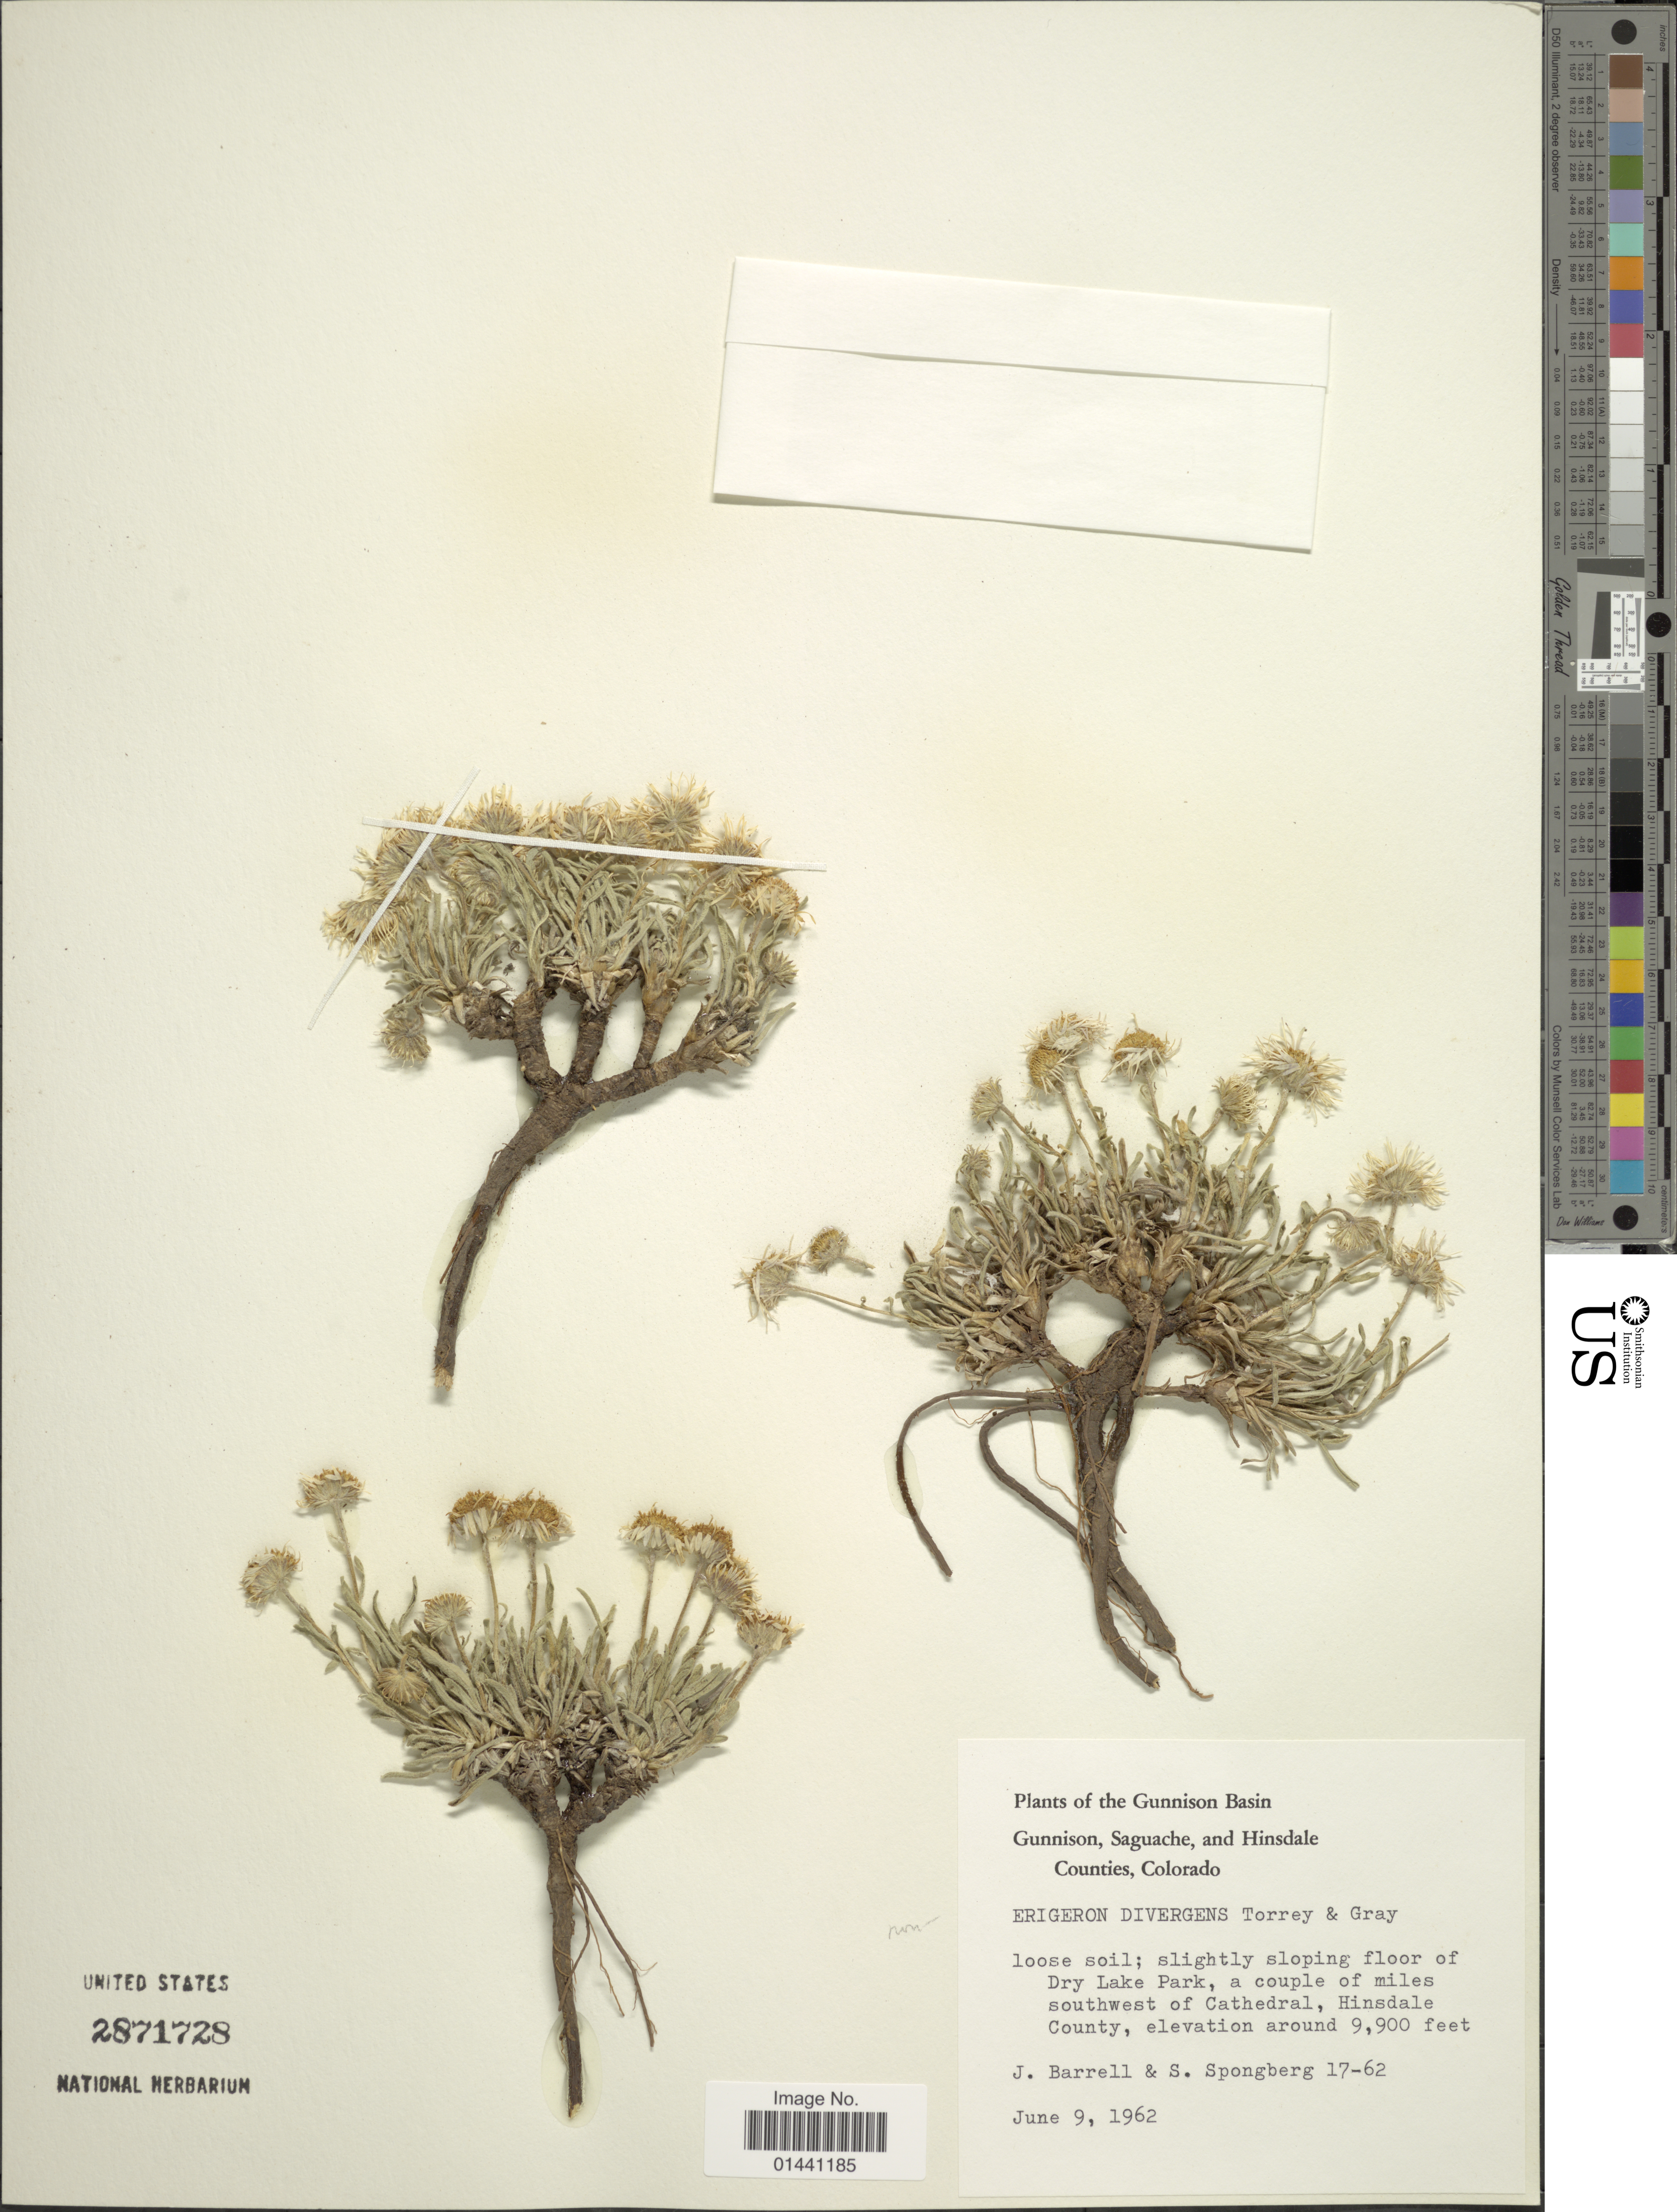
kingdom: Plantae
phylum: Tracheophyta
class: Magnoliopsida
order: Asterales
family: Asteraceae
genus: Erigeron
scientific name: Erigeron sp.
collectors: J. Barrell & S. A.Spongberg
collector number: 17-62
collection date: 1962-06-09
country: United States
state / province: Colorado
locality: Gunnison Basin, Gunnison, saguache, and Hinsdale Counties, slighty sloping floor of Dry Lake Park, a couple of miles southwest of Cathedral, Hinsdale County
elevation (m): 3018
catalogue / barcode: US 2871728